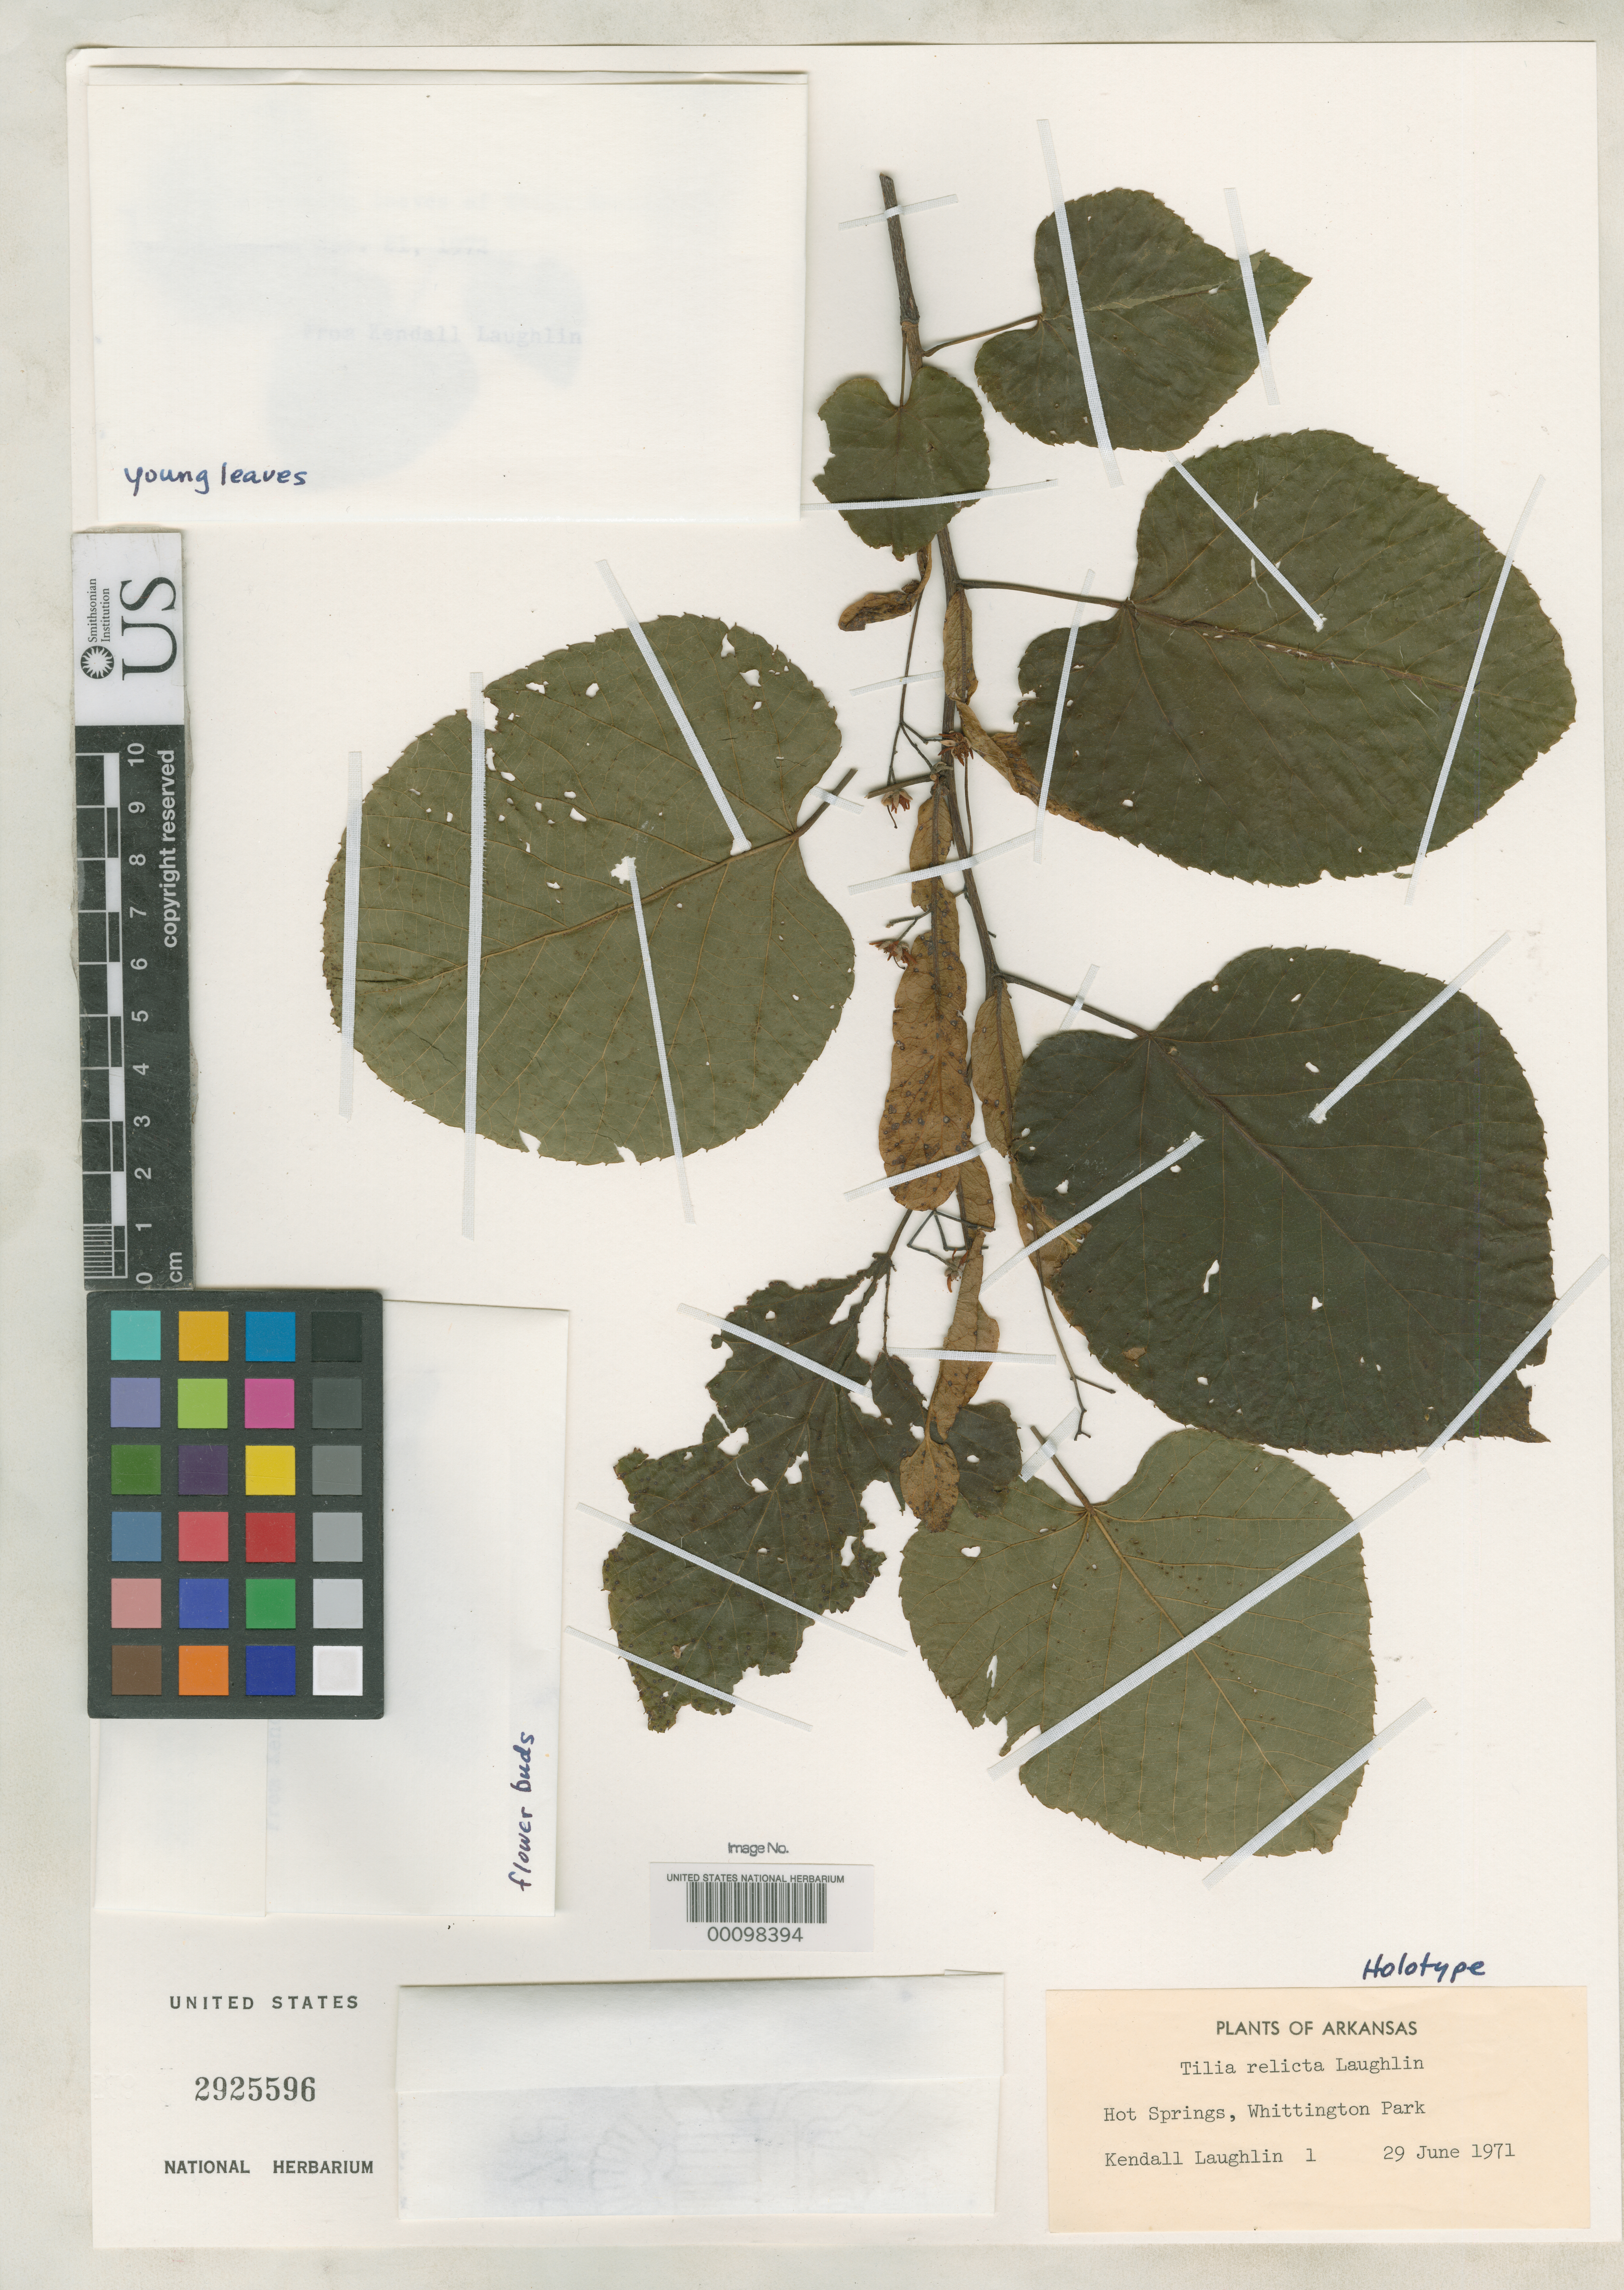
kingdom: Plantae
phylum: Tracheophyta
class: Magnoliopsida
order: Malvales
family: Malvaceae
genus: Tilia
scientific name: Tilia relicta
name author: Laughlin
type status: Holotype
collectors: K. Laughlin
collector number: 1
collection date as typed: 29 Jun 1971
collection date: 1971-06-29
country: United States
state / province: Arkansas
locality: Hot Springs, Whittington Park.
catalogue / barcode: US 2925596